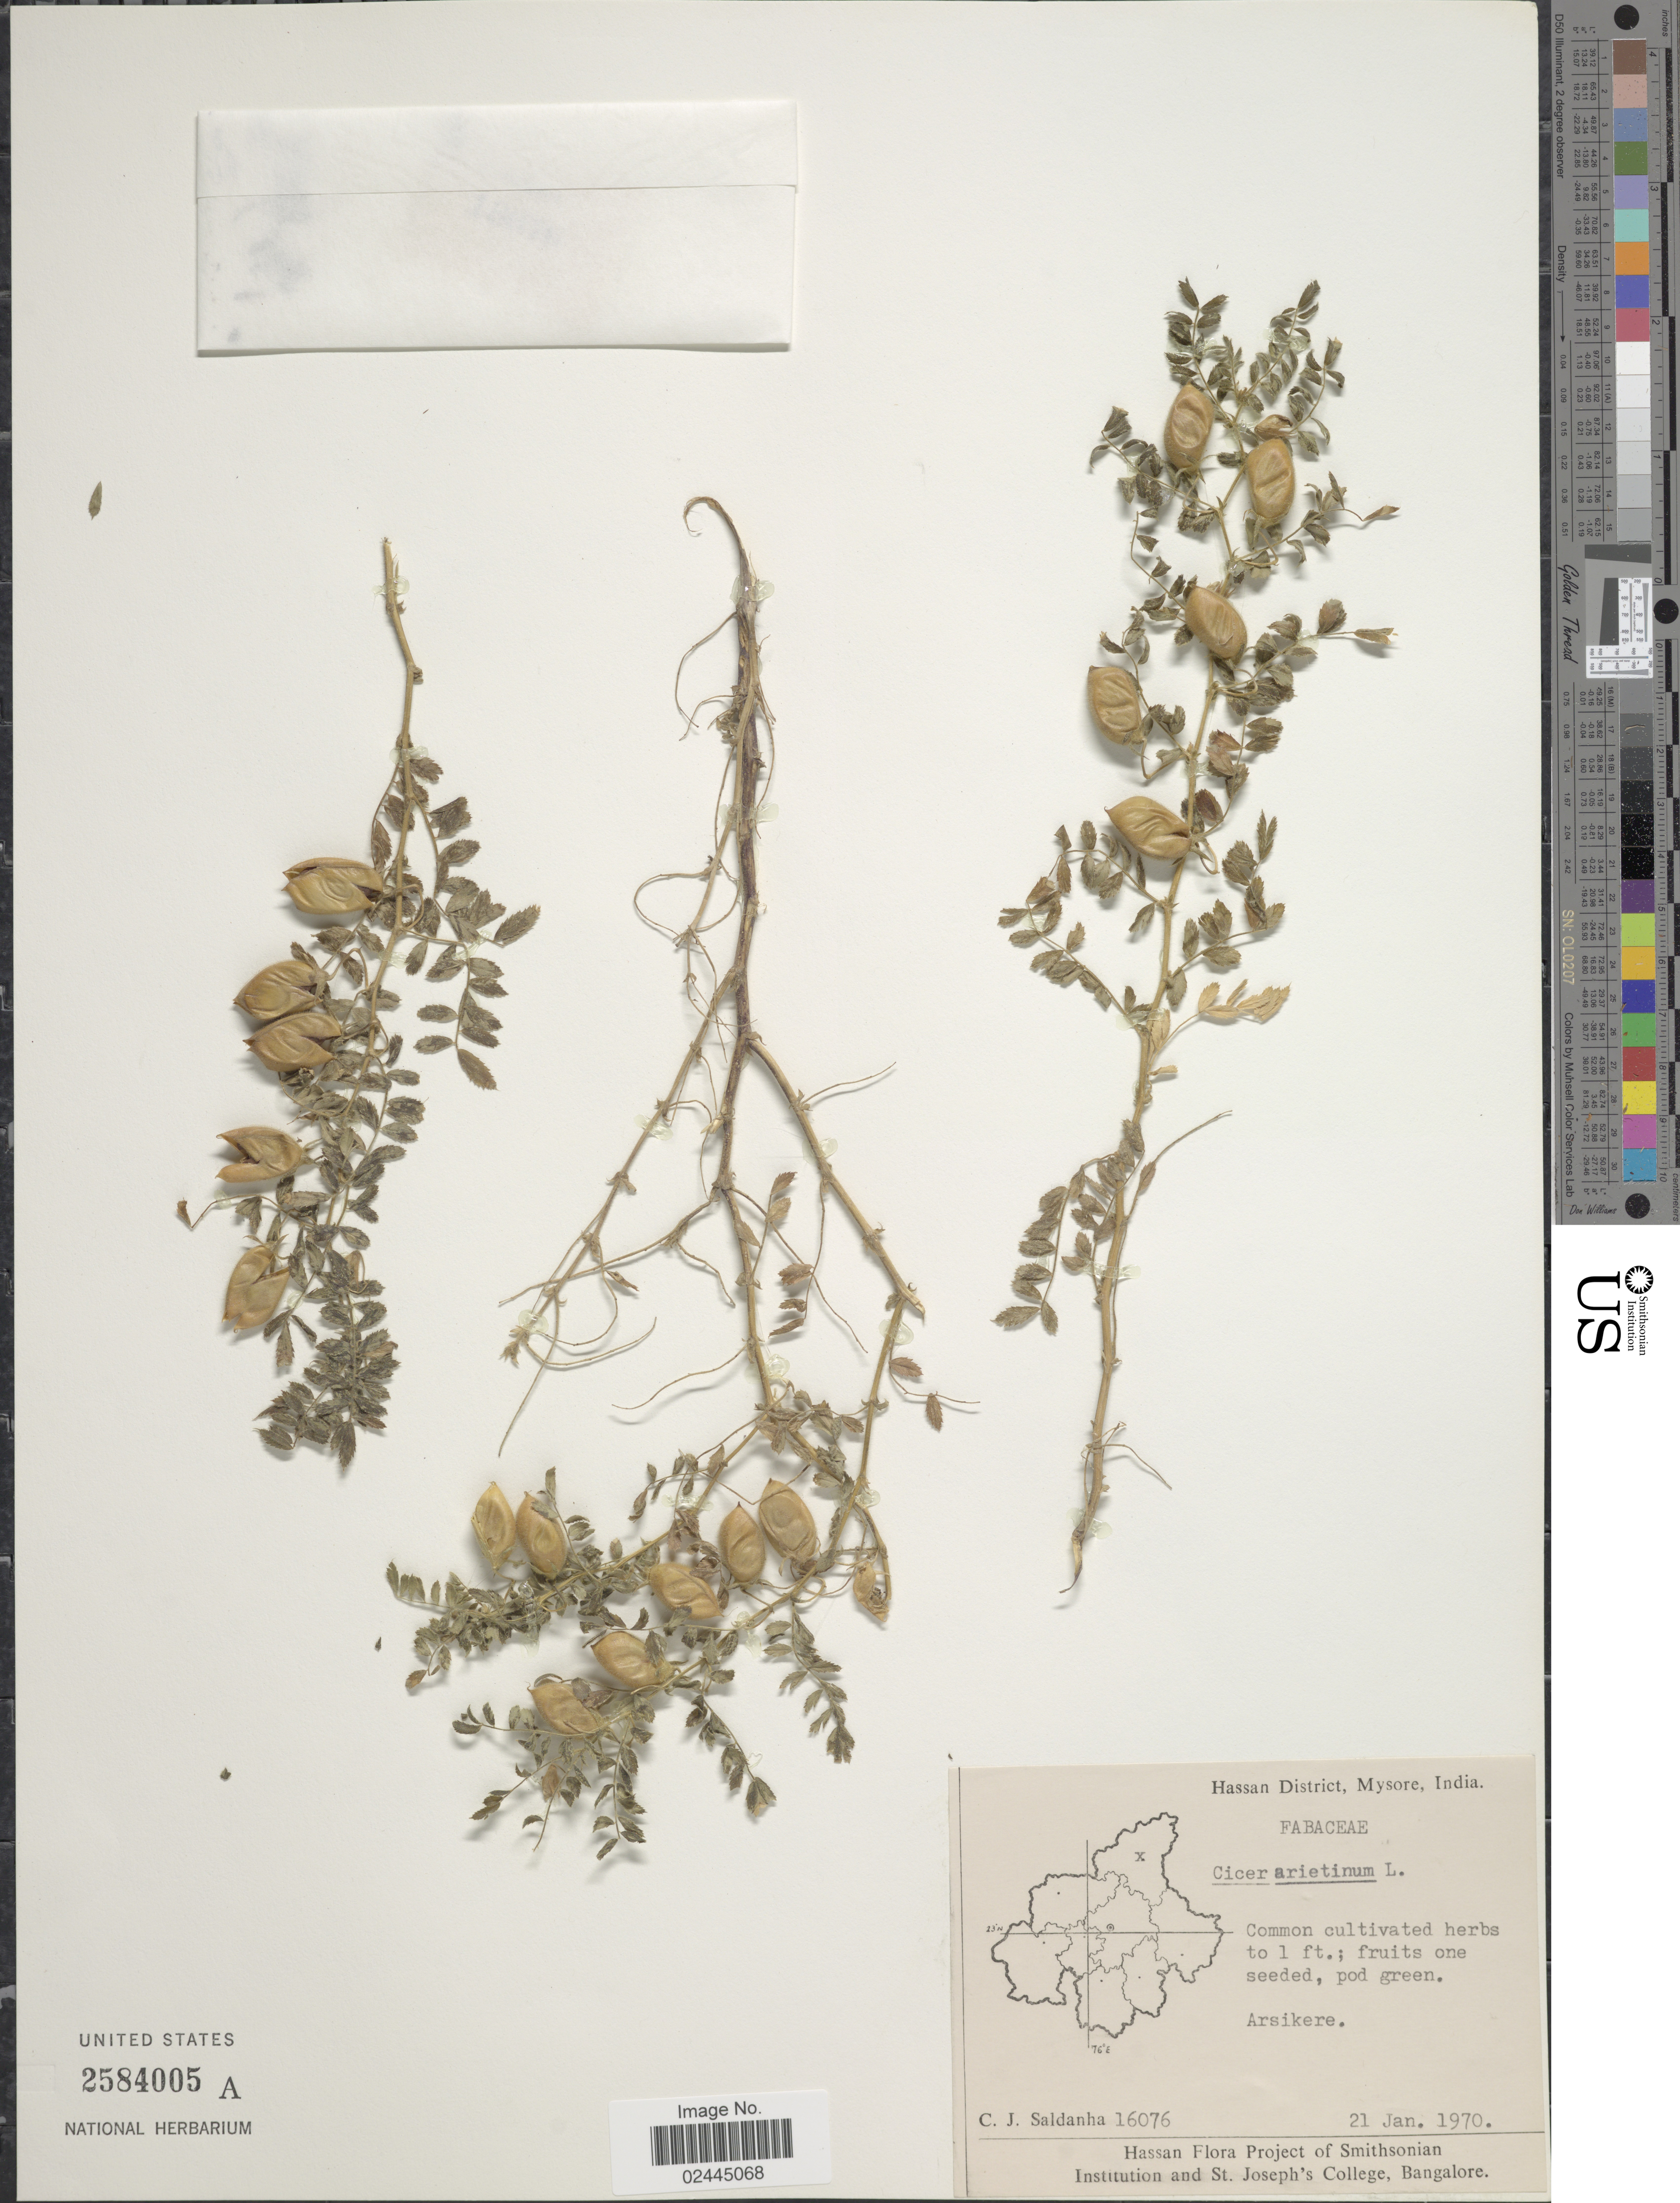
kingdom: Plantae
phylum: Tracheophyta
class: Magnoliopsida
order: Fabales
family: Fabaceae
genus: Cicer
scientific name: Cicer arietinum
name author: L.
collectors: C. J. Saldanha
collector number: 16076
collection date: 1970-01-21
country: India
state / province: Karnataka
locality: Hassan District, Mysore, India. Arsikere.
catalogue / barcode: US 2584005A